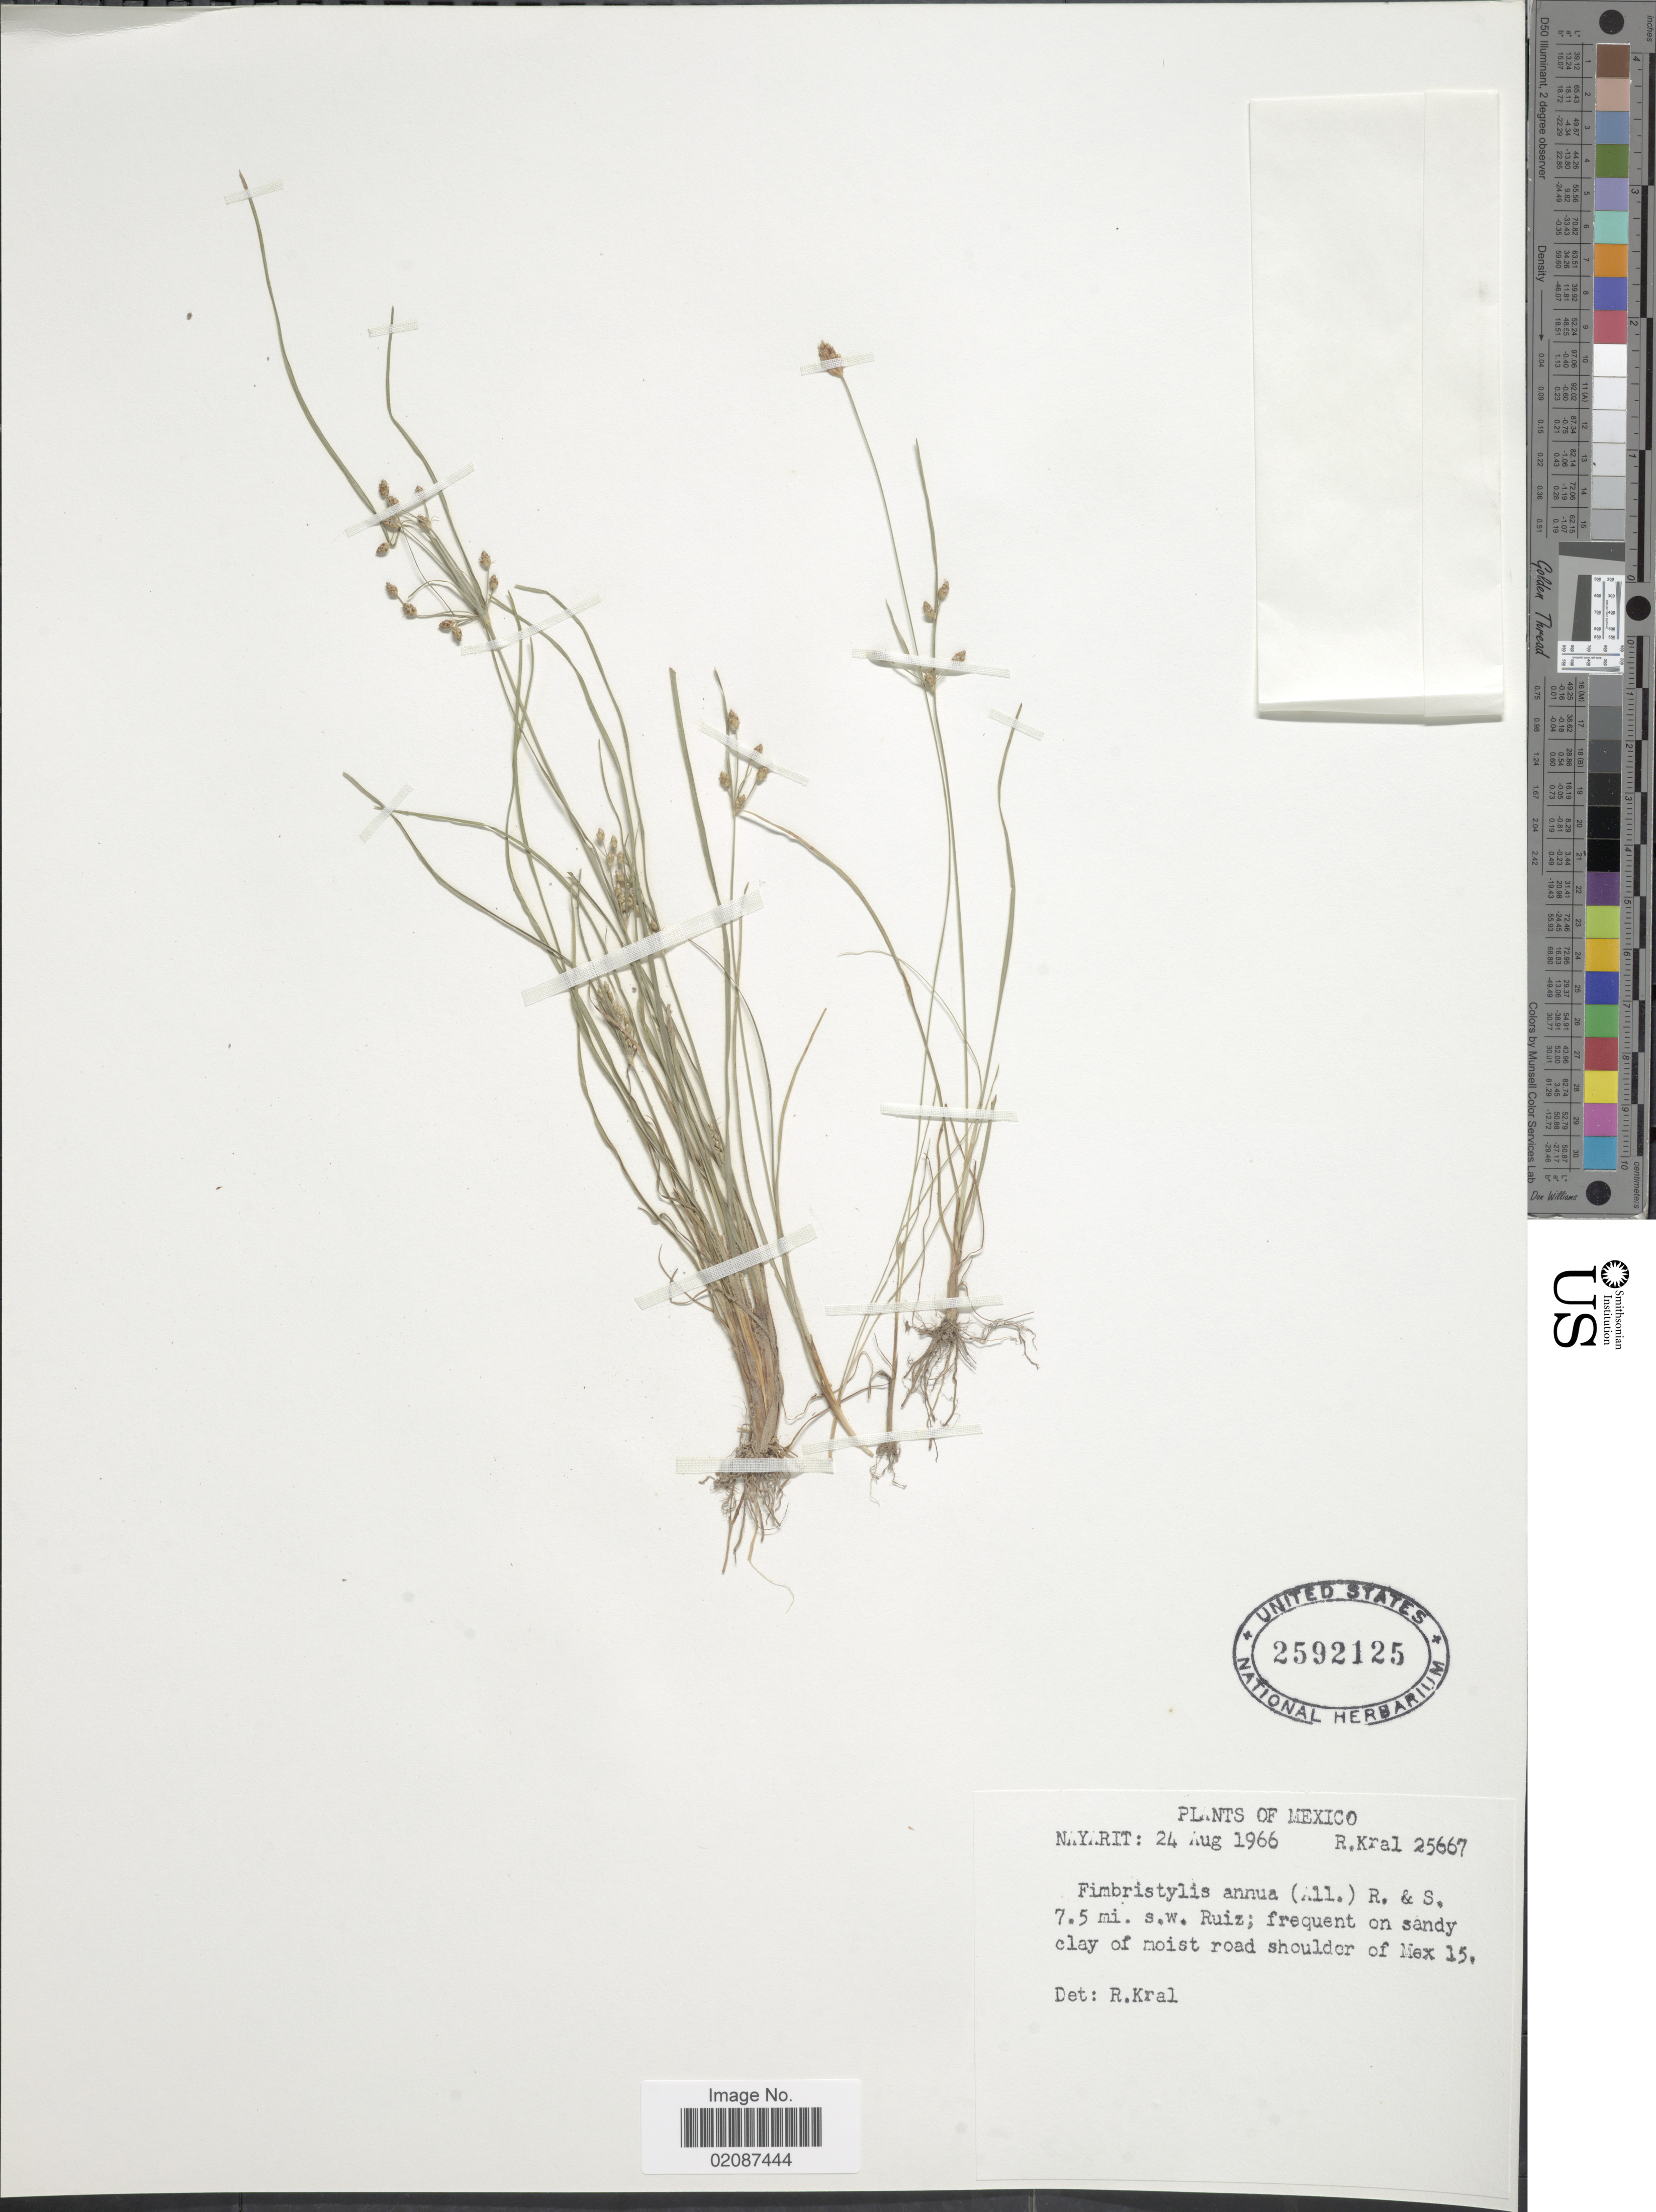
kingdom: Plantae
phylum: Tracheophyta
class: Liliopsida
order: Poales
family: Cyperaceae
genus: Fimbristylis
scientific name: Fimbristylis annua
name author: (All.) Roem. & Schult.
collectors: R. Kral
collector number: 25667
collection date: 1966-08-24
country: Mexico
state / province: Nayarit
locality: Nayarit, 7.5 mi. s.w. Ruiz, Mex 15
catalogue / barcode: US 2592125